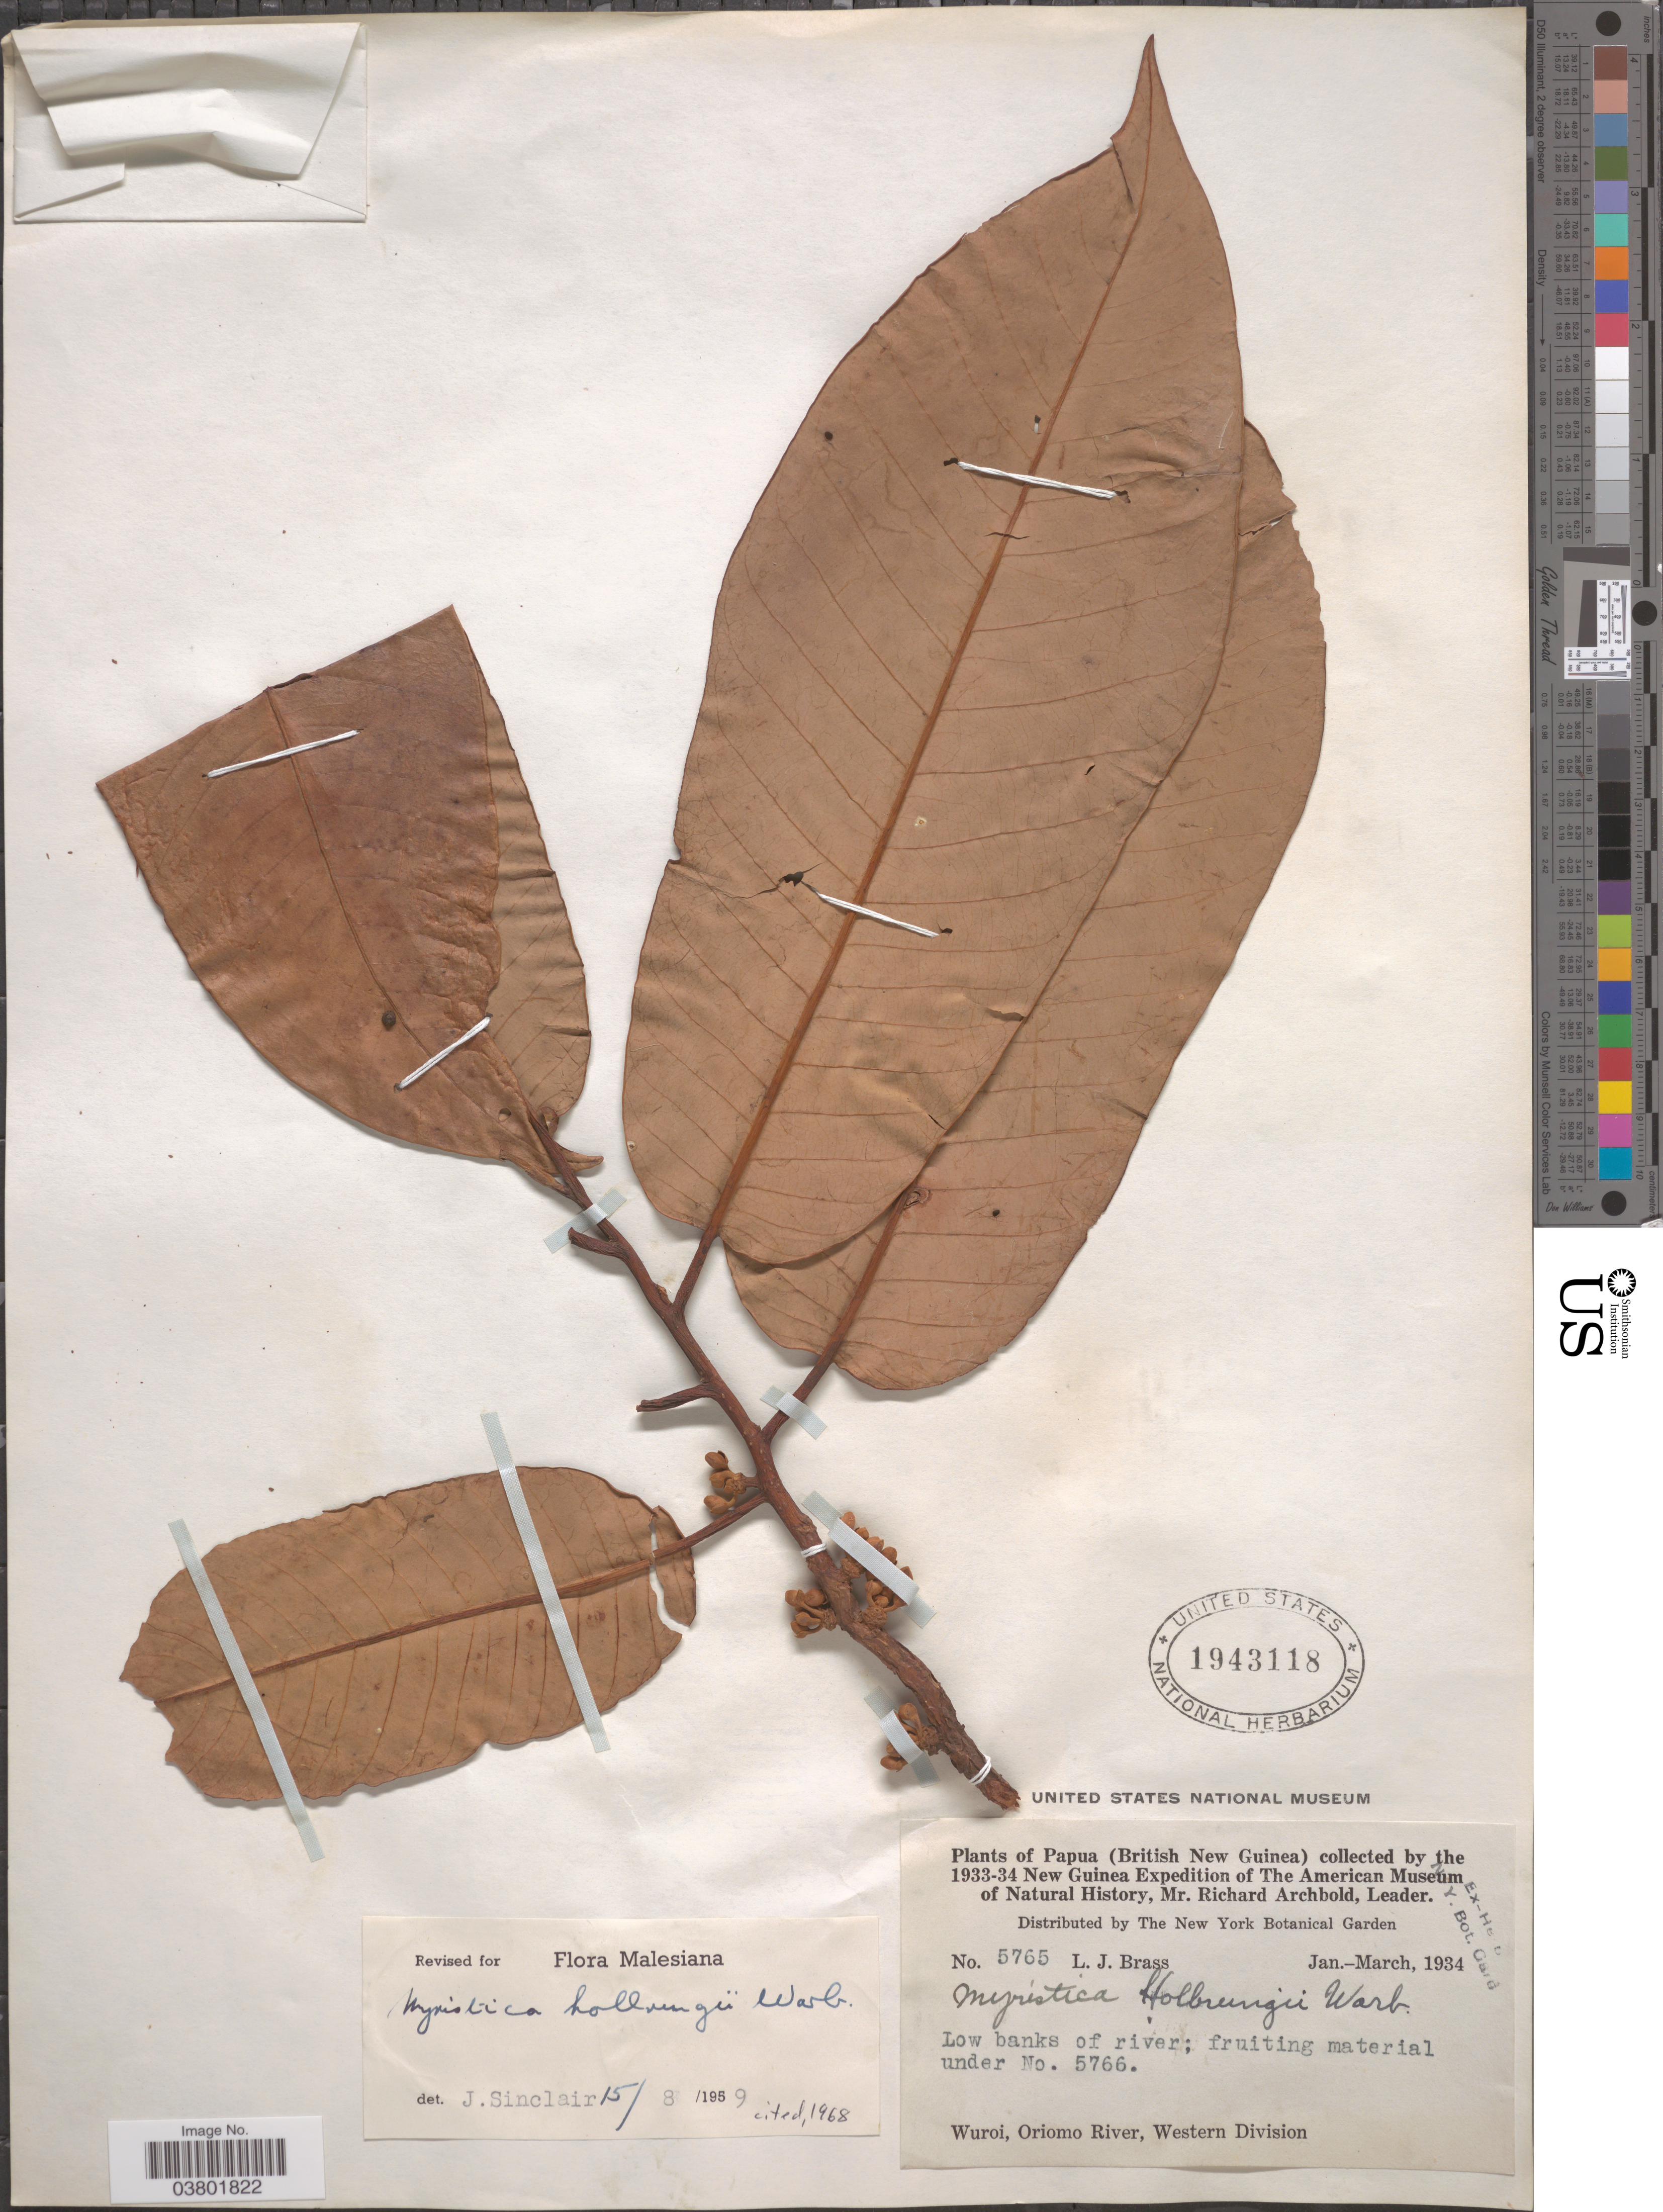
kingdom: Plantae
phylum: Tracheophyta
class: Magnoliopsida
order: Magnoliales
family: Myristicaceae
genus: Myristica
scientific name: Myristica hollrungii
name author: Warb.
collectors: L. J. Brass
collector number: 5765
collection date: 1934-01/1934-03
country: Papua New Guinea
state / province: Manus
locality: Papua (British New Guinea). Wuroi, Oriomo River, Western Division.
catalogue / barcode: US 1943118